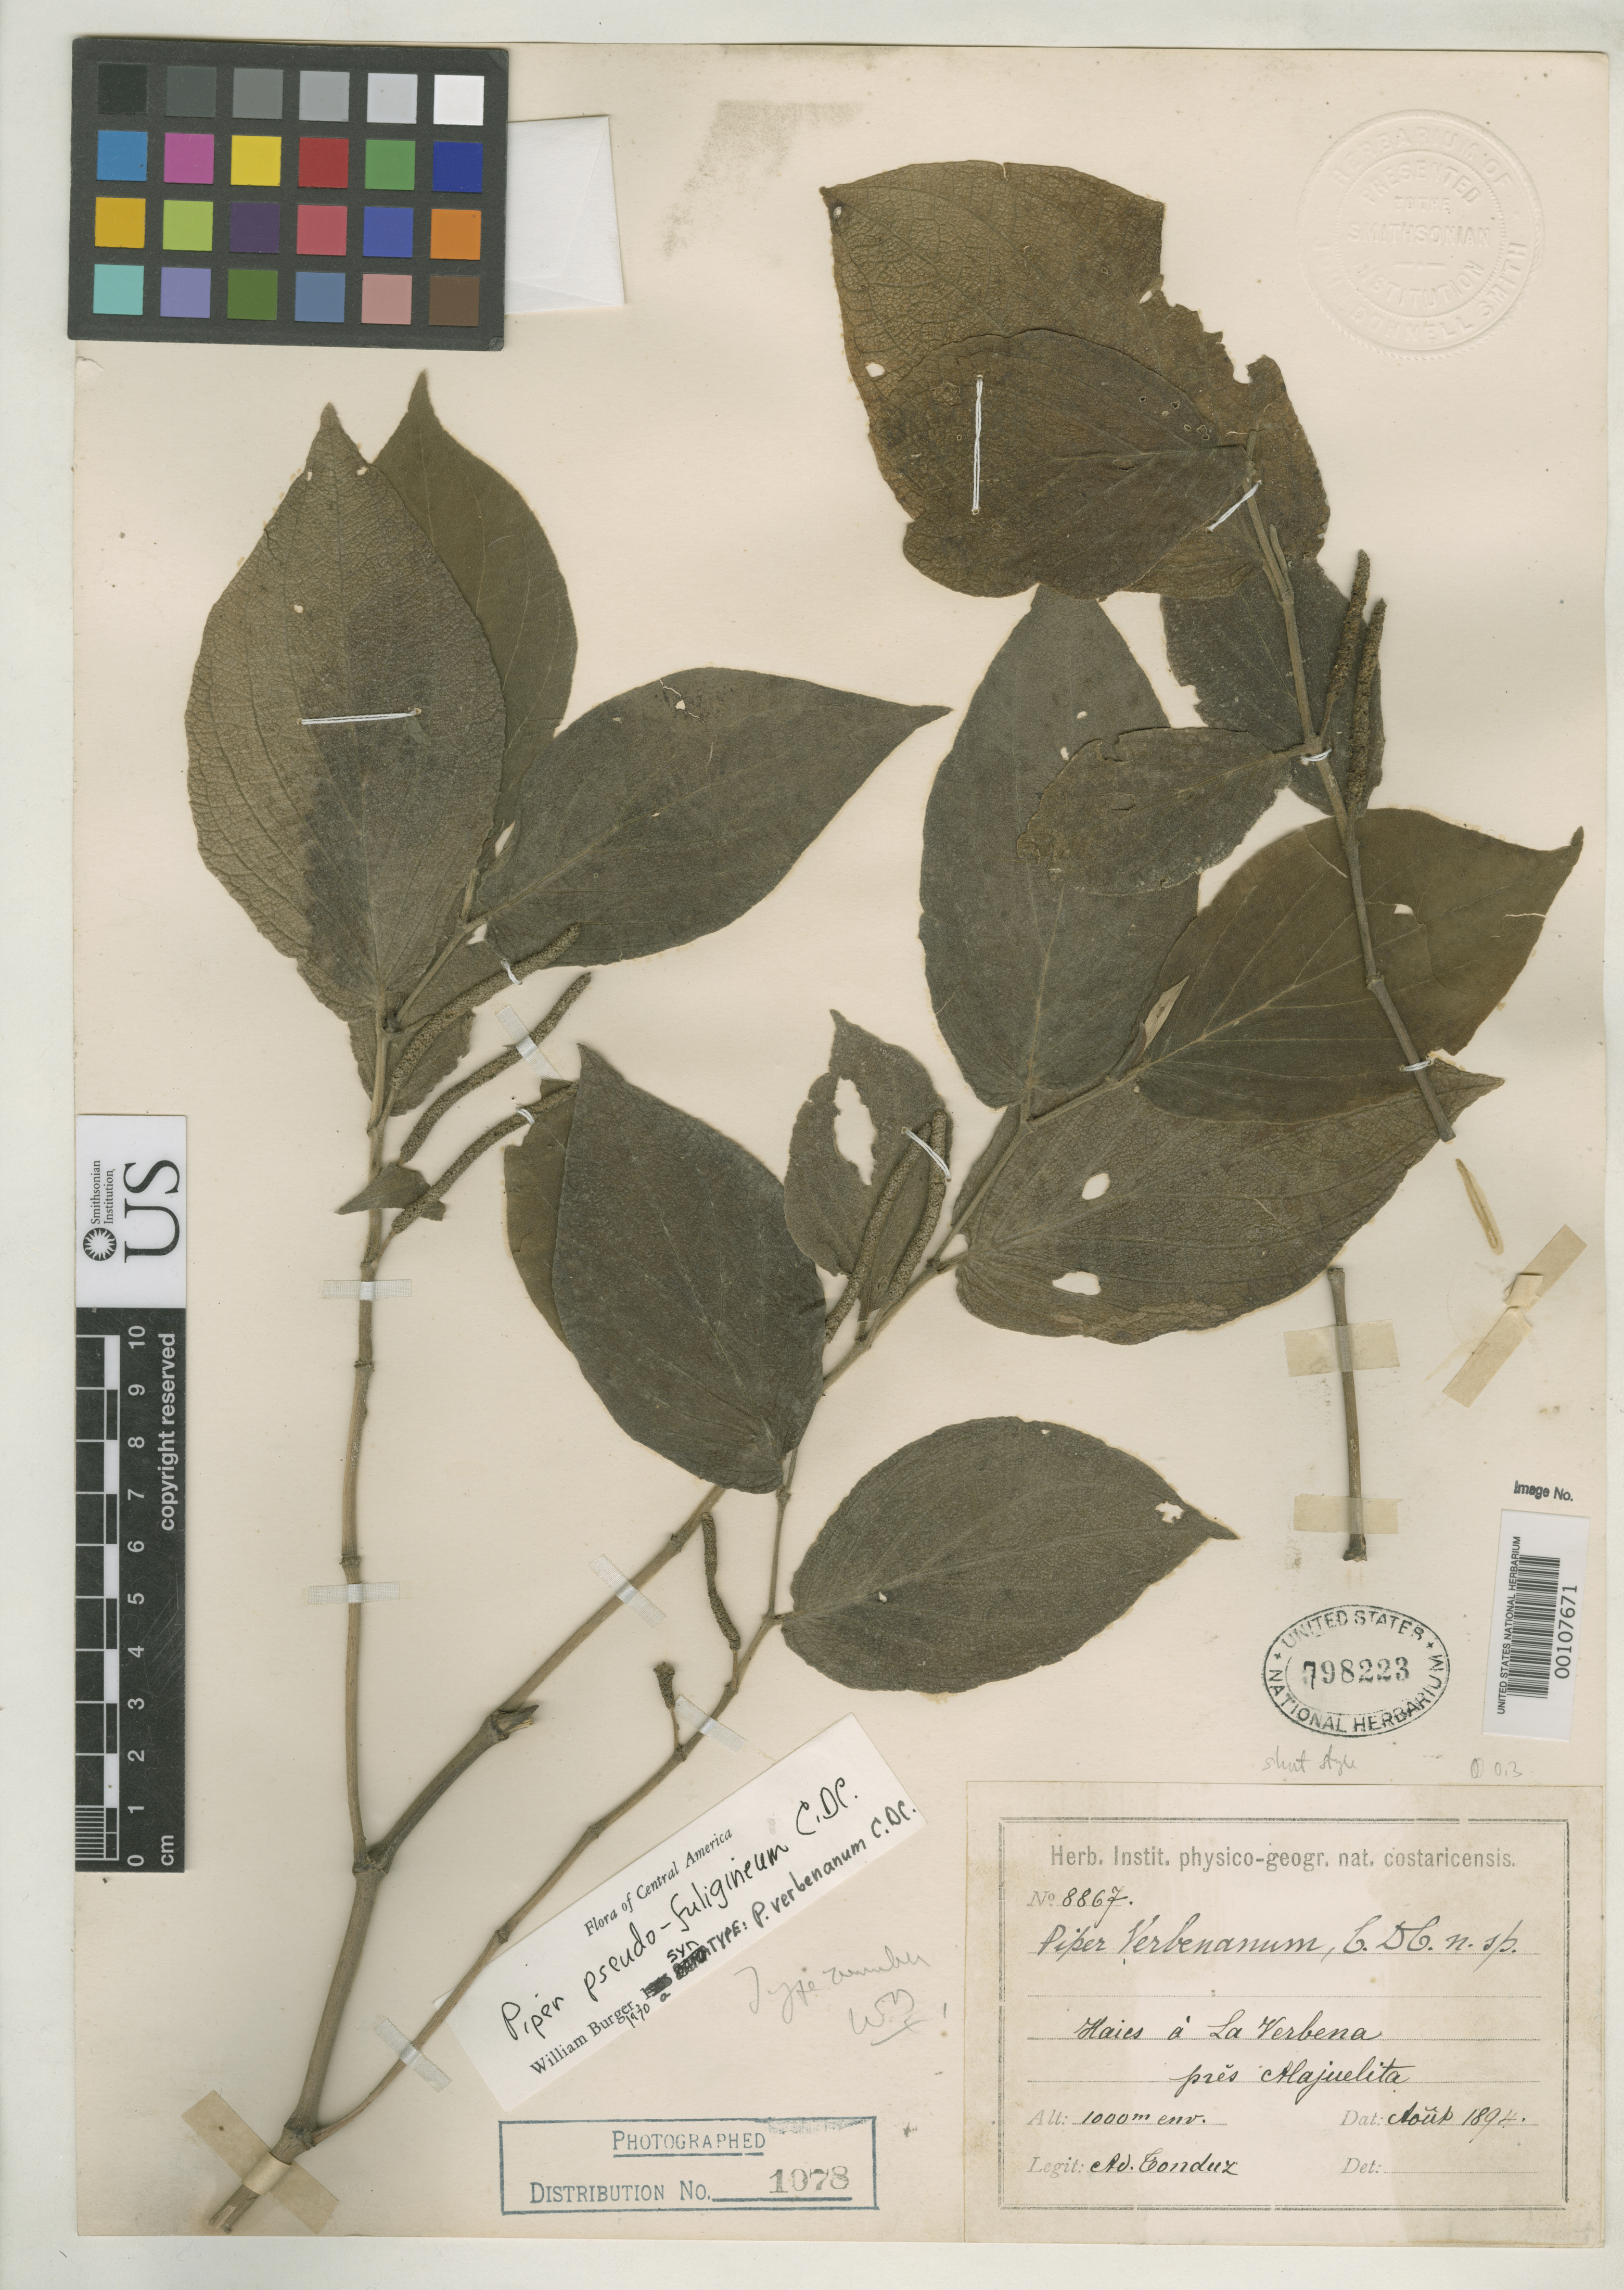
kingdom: Plantae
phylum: Tracheophyta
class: Magnoliopsida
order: Piperales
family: Piperaceae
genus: Piper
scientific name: Piper verbenanum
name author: C. DC. in Pittier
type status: Syntype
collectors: A. Tonduz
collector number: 8867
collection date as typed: Aug 1894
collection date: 1894-08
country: Costa Rica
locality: Near Alajuelita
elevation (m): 1000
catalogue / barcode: US 798223